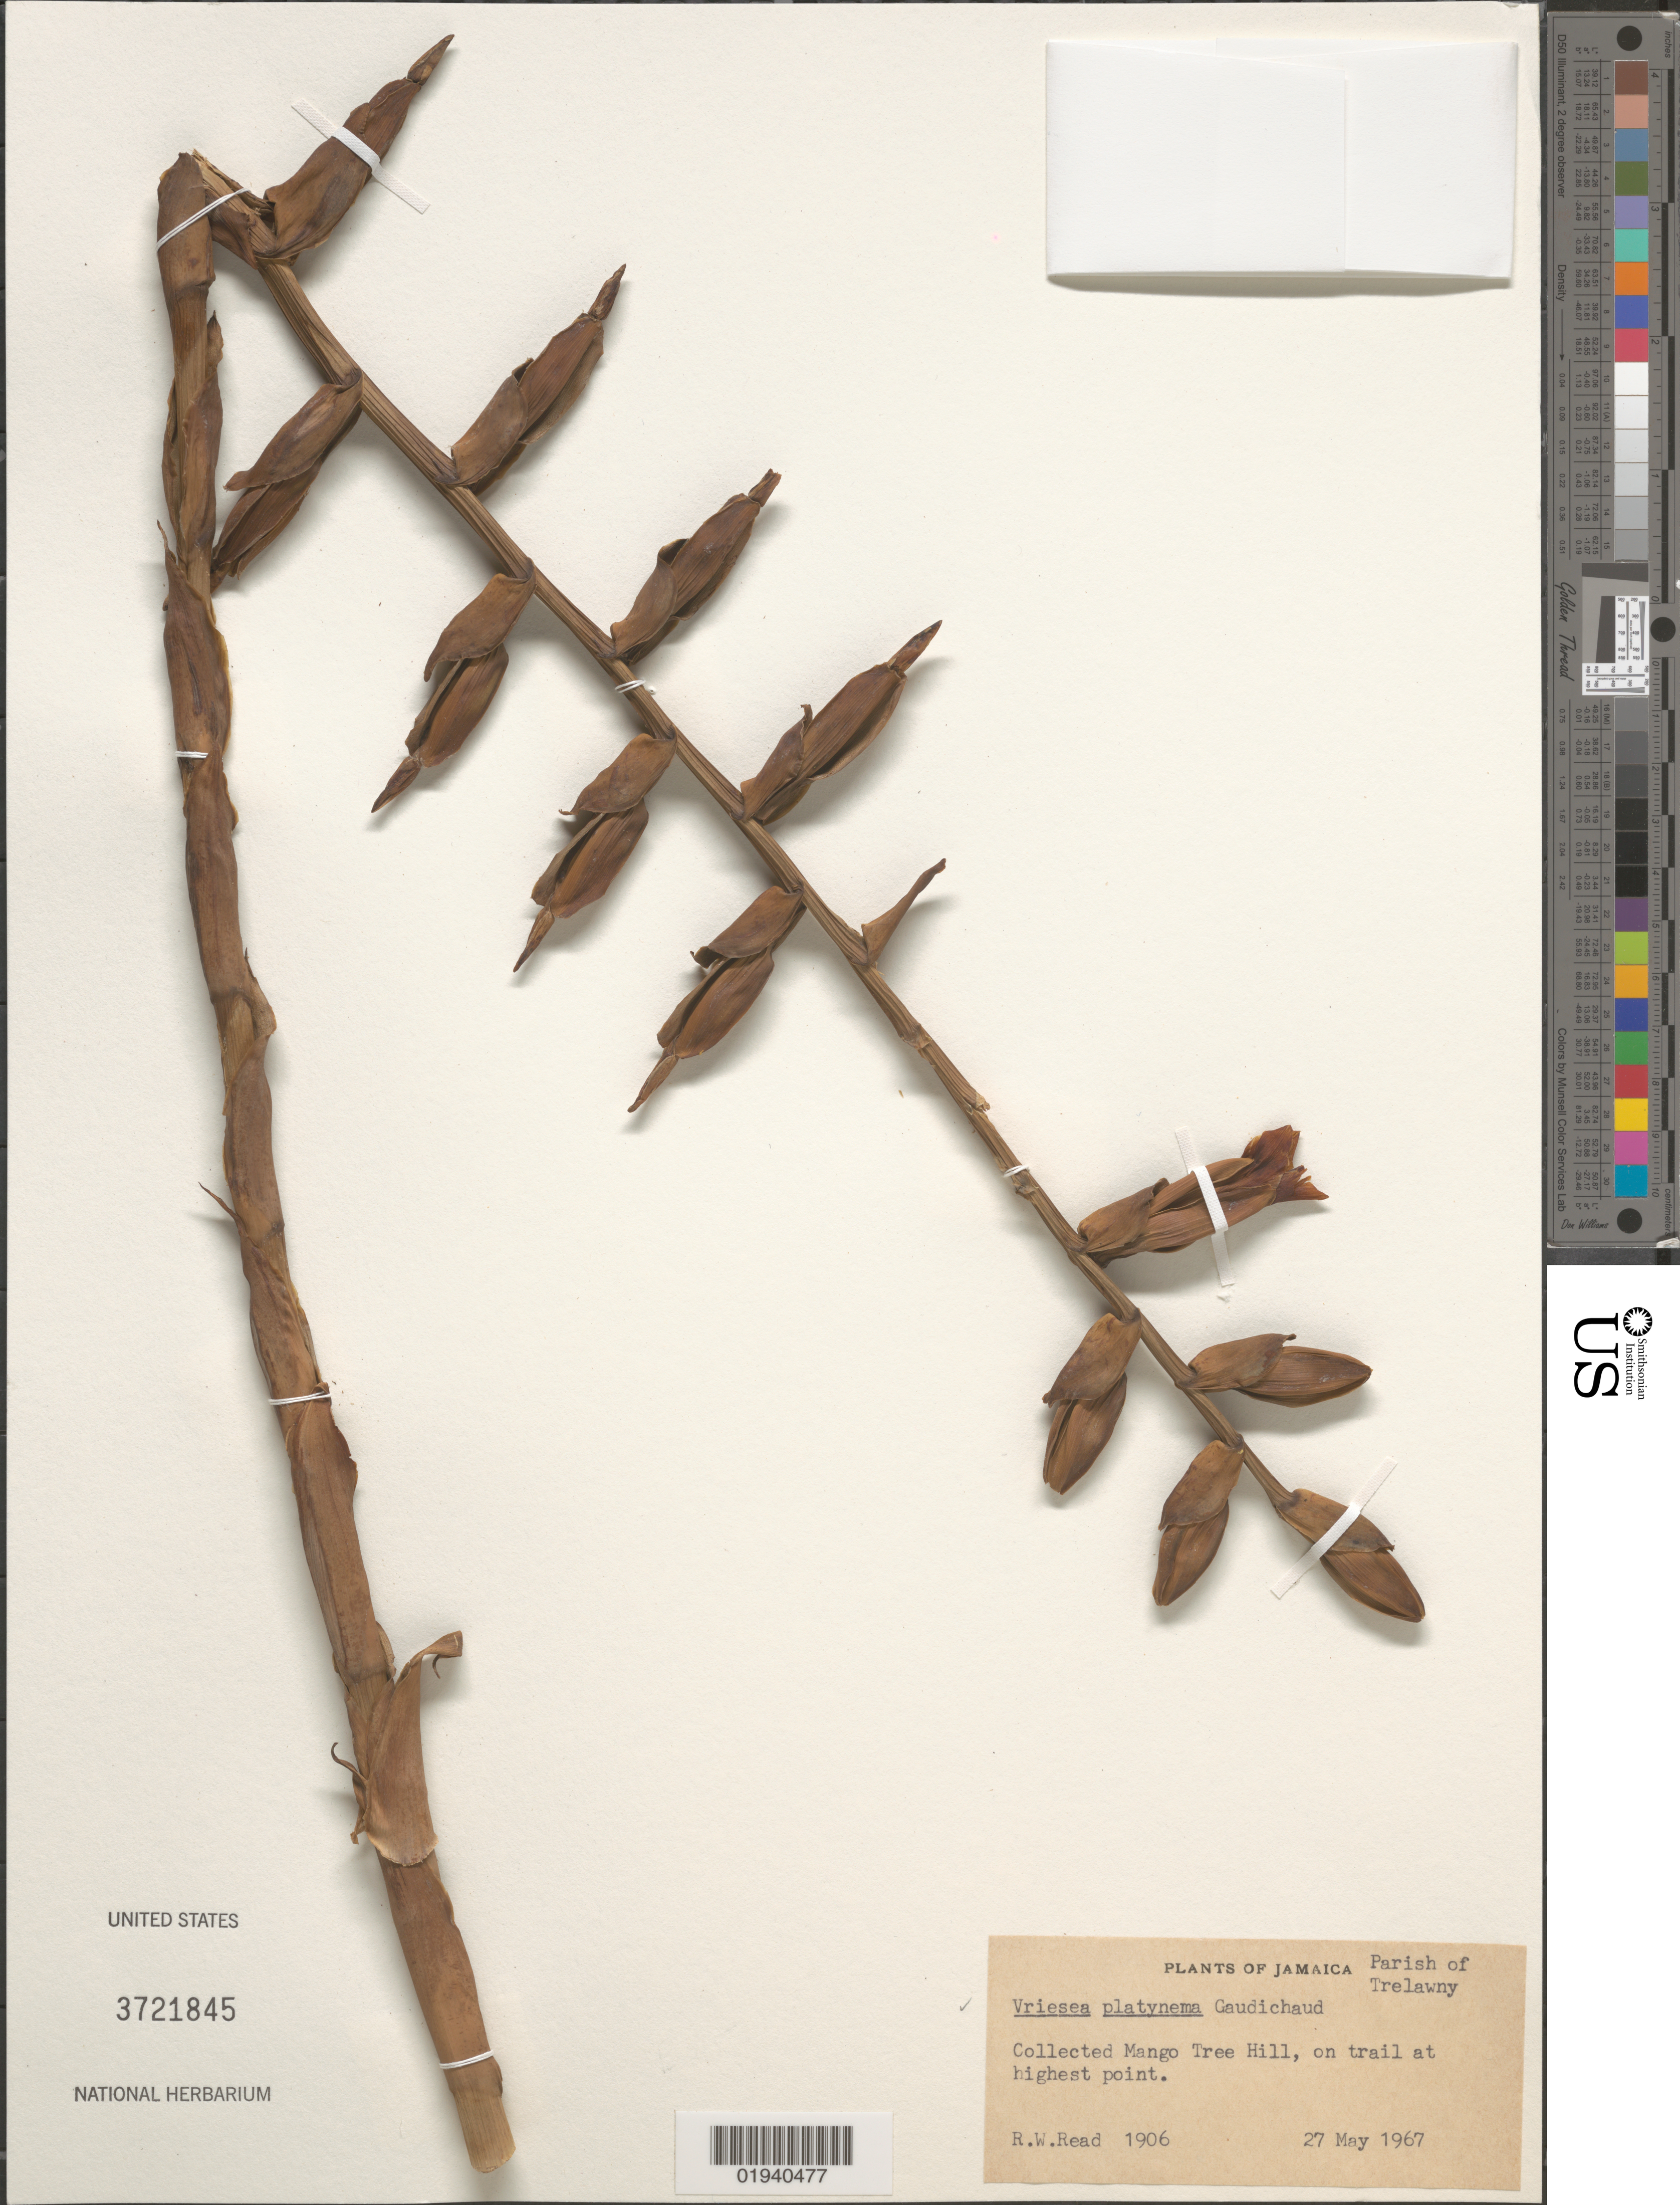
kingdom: Plantae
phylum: Tracheophyta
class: Liliopsida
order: Poales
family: Bromeliaceae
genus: Vriesea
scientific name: Vriesea platynema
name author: Gaudich.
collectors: R. W. Read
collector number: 1906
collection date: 1967-05-27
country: Jamaica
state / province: Trelawny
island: Jamaica I.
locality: Mango Tree Hill, on trail at highest point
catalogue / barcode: US 3721845